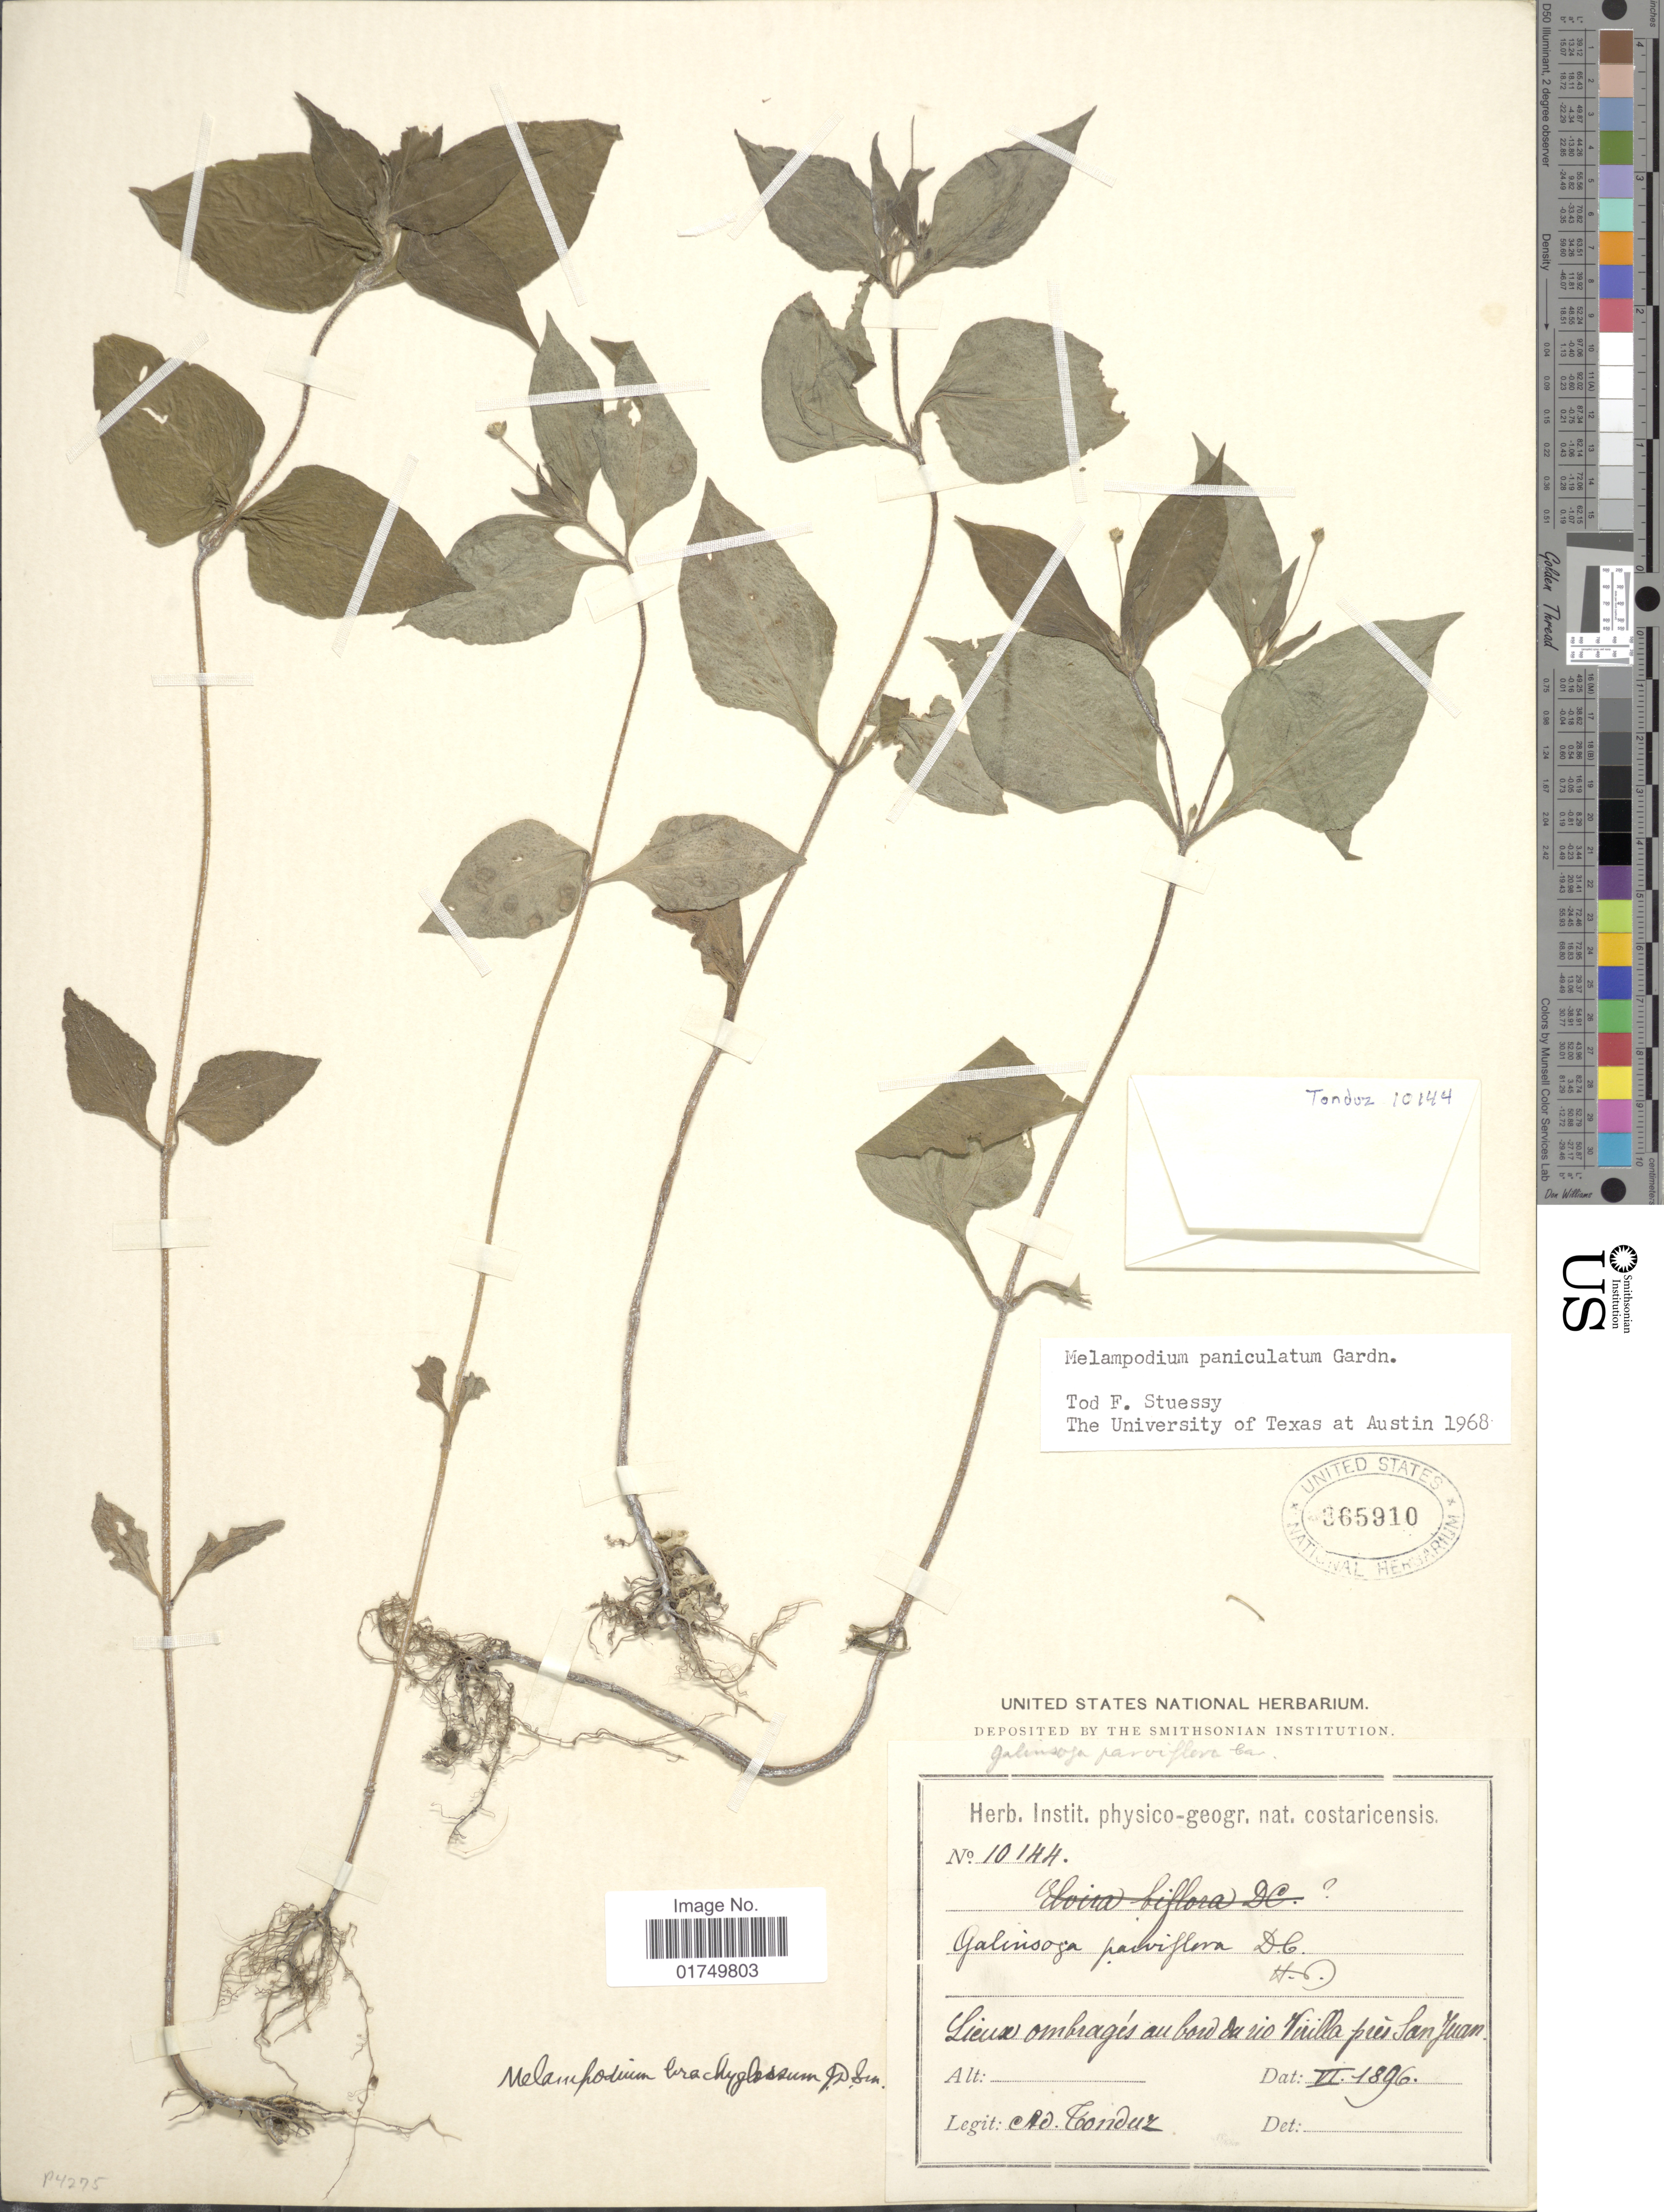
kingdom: Plantae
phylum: Tracheophyta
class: Magnoliopsida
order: Asterales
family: Asteraceae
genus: Melampodium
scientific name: Melampodium paniculatum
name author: Gardner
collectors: A. Tonduz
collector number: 10144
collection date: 1896-06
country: Costa Rica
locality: Au bord du rio Virilla près San Juan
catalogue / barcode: US 365910